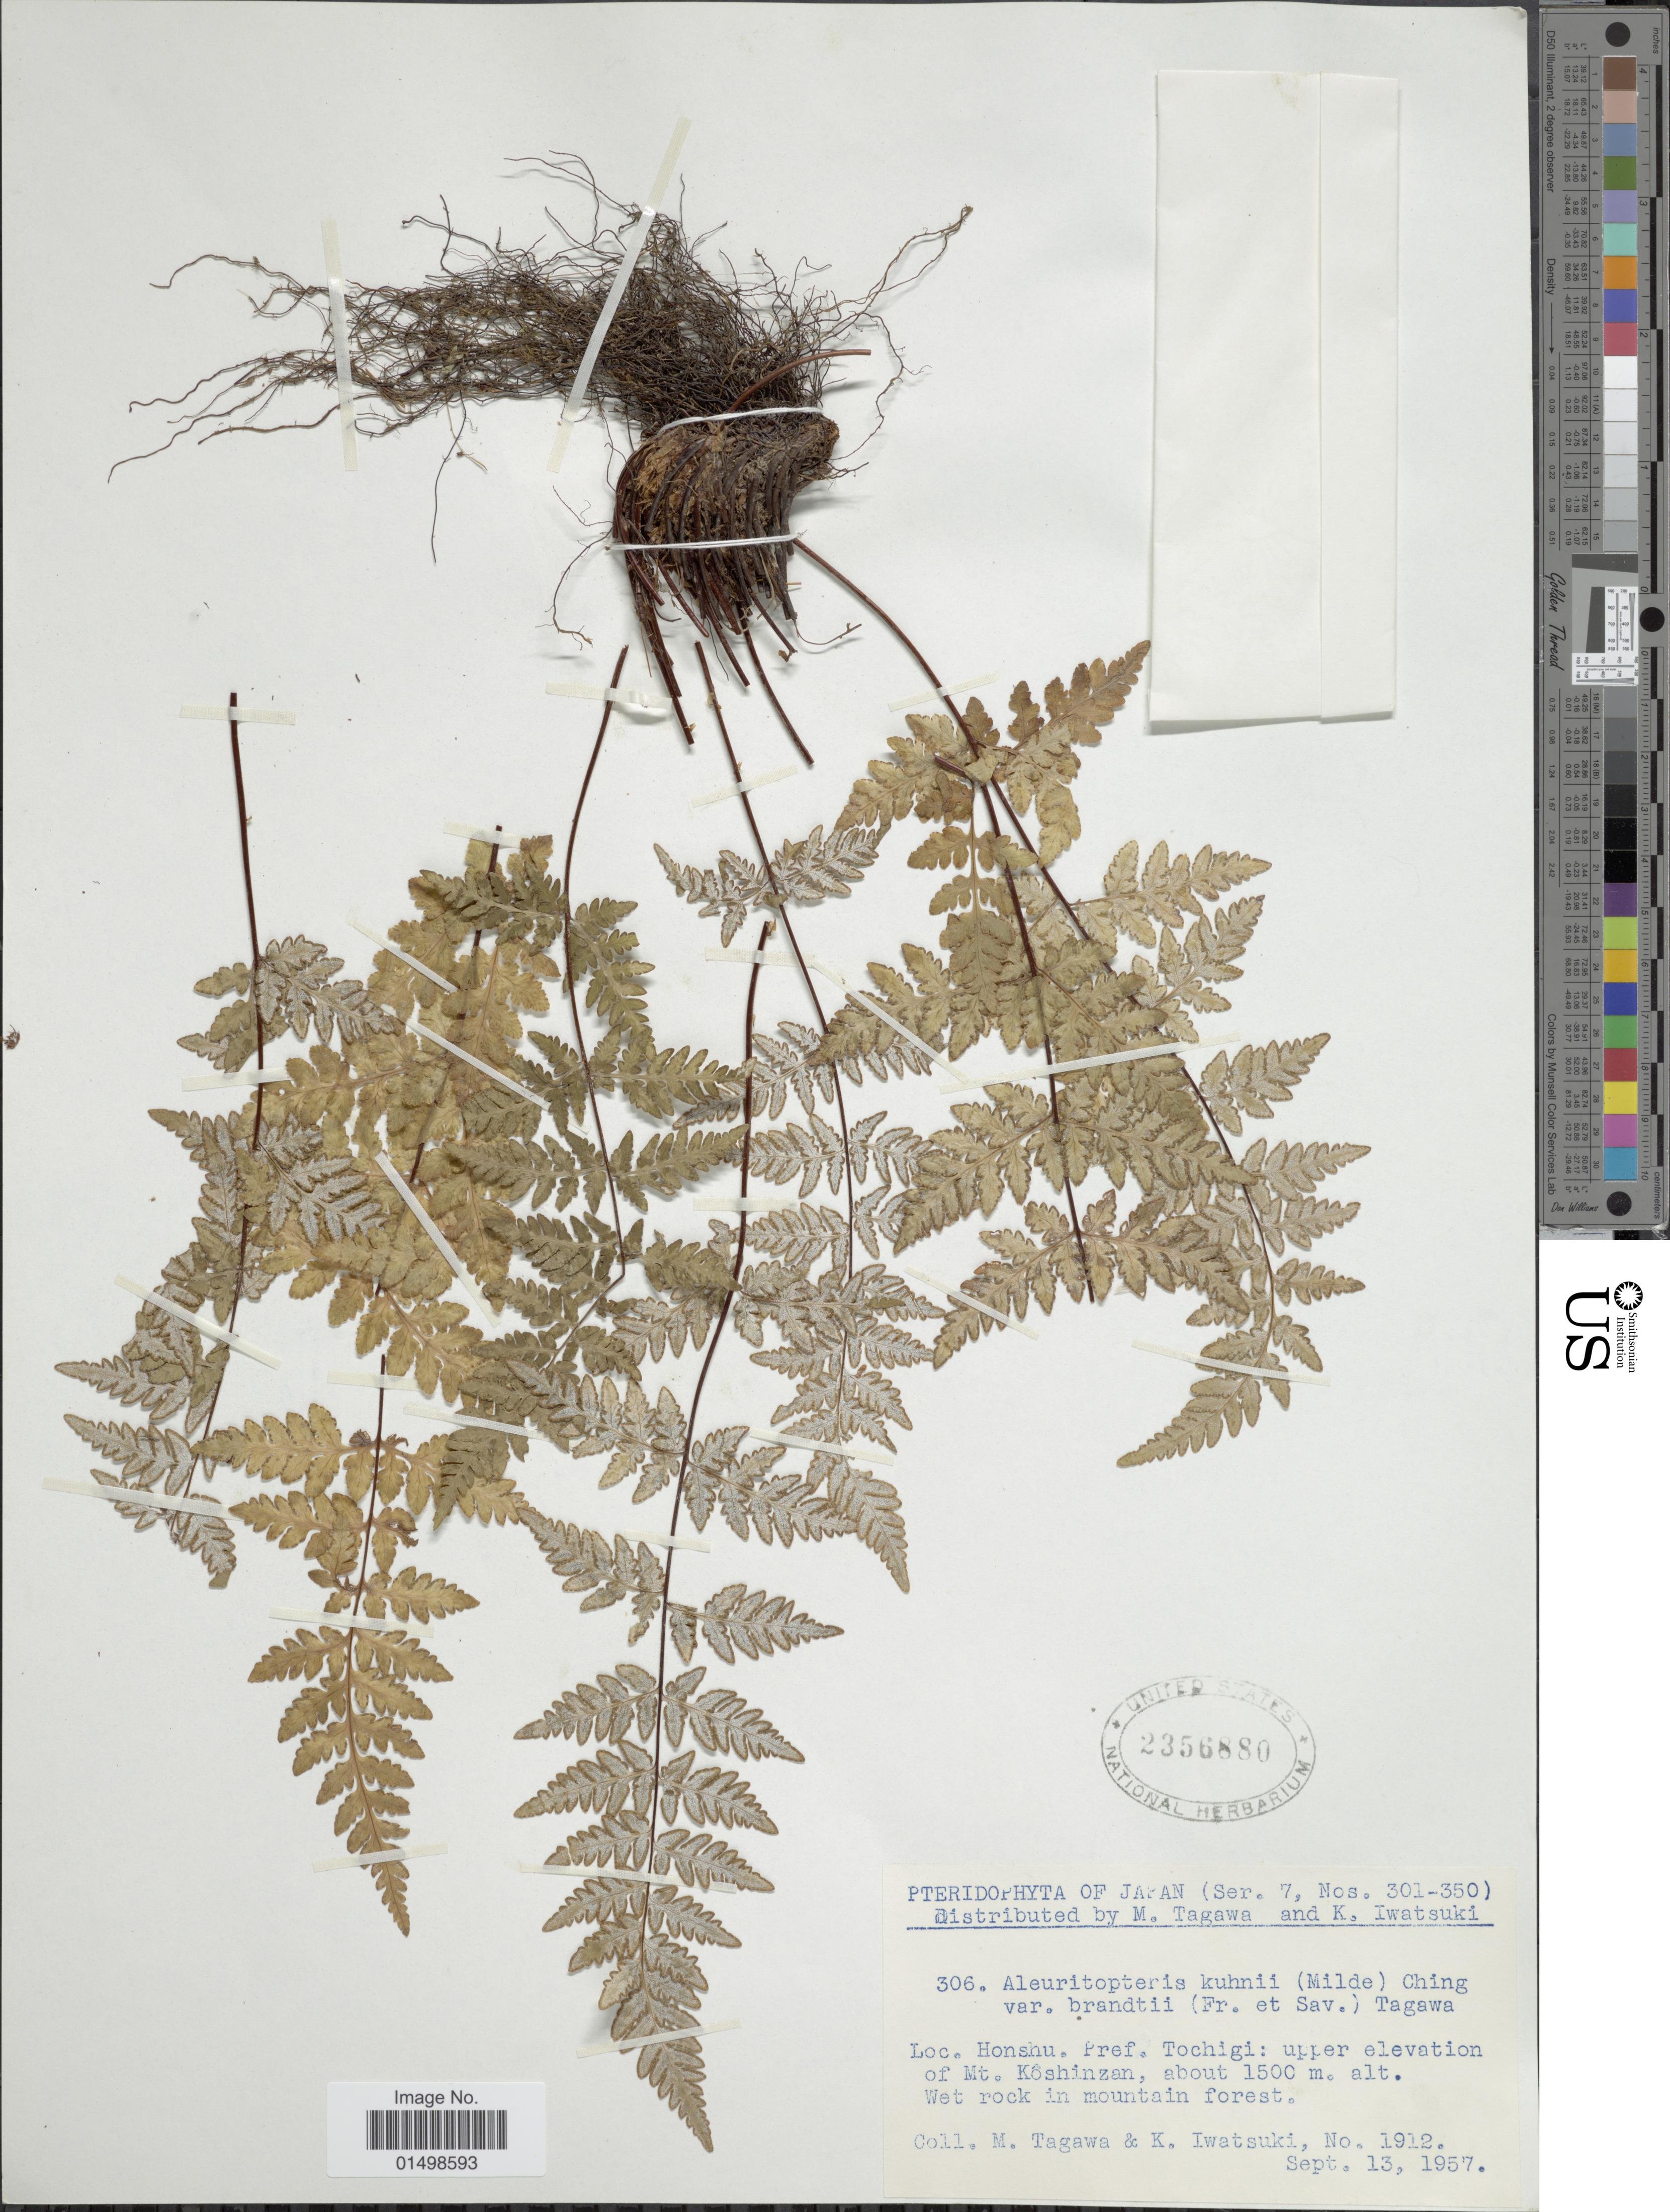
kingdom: Plantae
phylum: Tracheophyta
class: Polypodiopsida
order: Polypodiales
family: Pteridaceae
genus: Aleuritopteris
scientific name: Aleuritopteris kuhnii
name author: (Milde) Ching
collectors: M. Tagawa & K. Iwatsuki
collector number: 1912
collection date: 1957-09-13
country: Japan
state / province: Totigi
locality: Pteridophyta of Japan. Loc. Honshu. Pref. Tochigi: upper elevation of Mt. Koshizan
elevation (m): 1500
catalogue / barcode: US 2356880